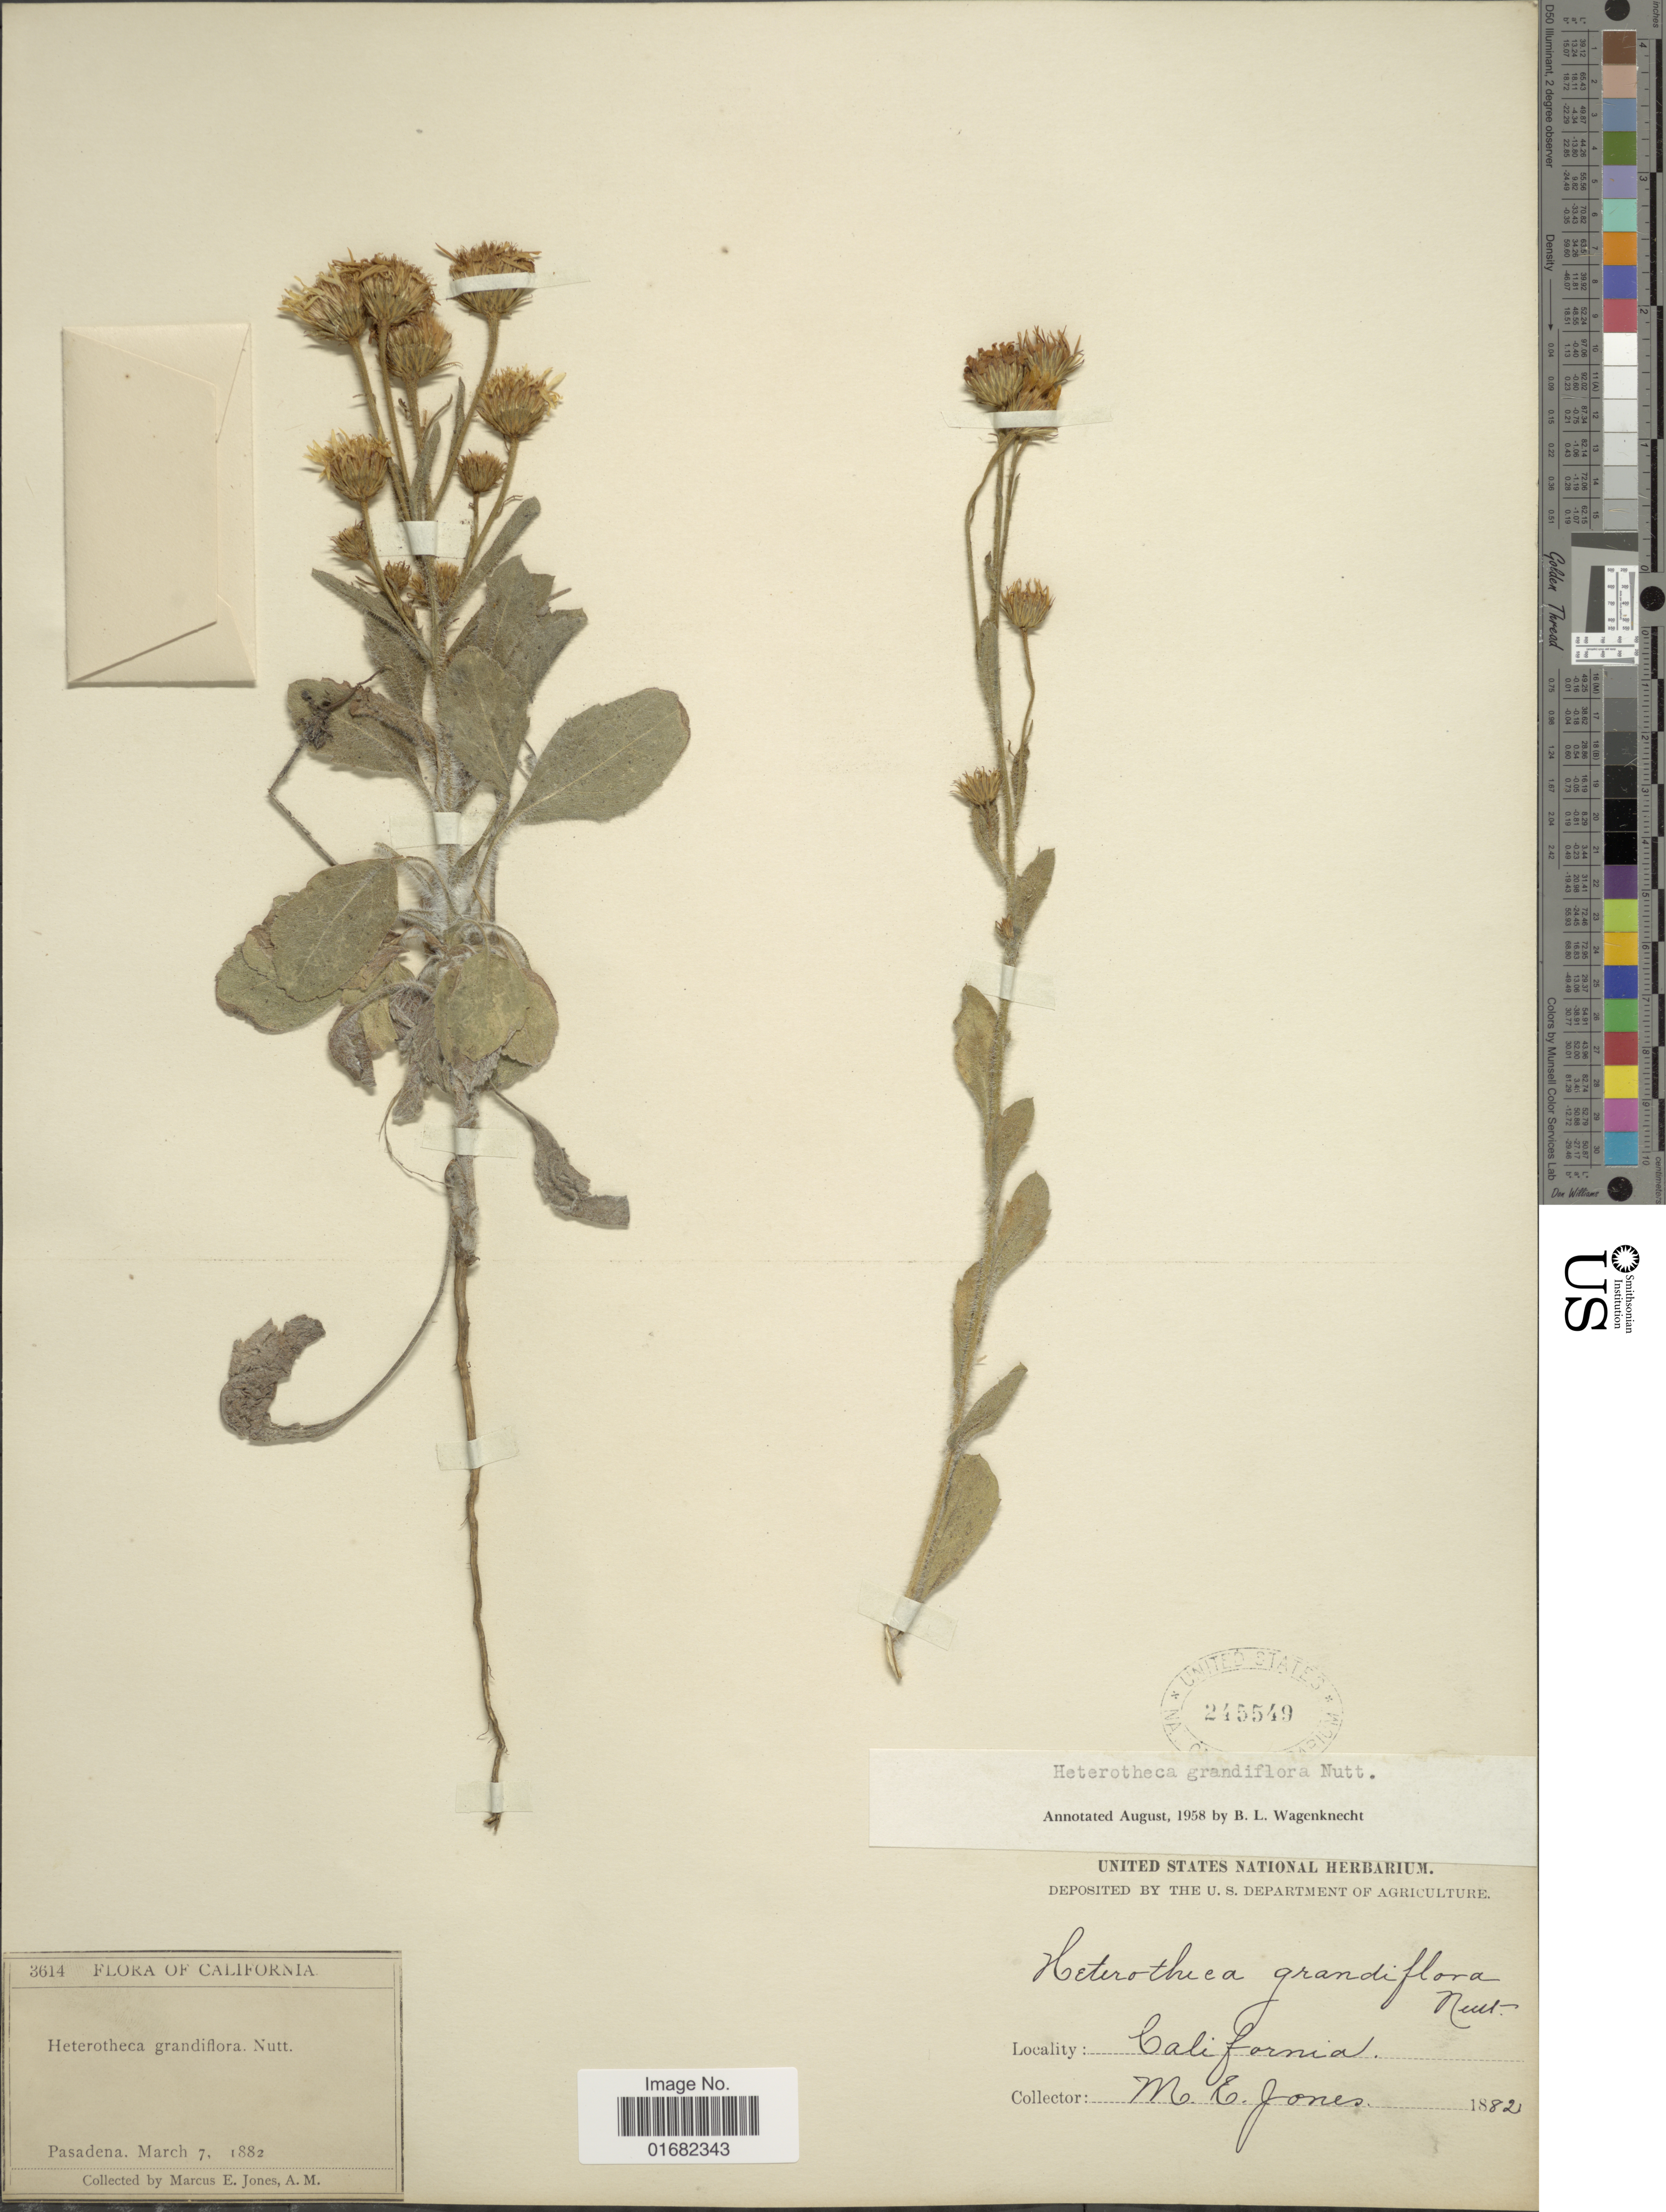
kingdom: Plantae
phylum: Tracheophyta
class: Magnoliopsida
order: Asterales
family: Asteraceae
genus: Heterotheca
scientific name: Heterotheca grandiflora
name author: Nutt.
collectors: M. E. Jones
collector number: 3614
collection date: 1882-03-07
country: United States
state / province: California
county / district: Los Angeles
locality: Pasadena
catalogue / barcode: US 245549